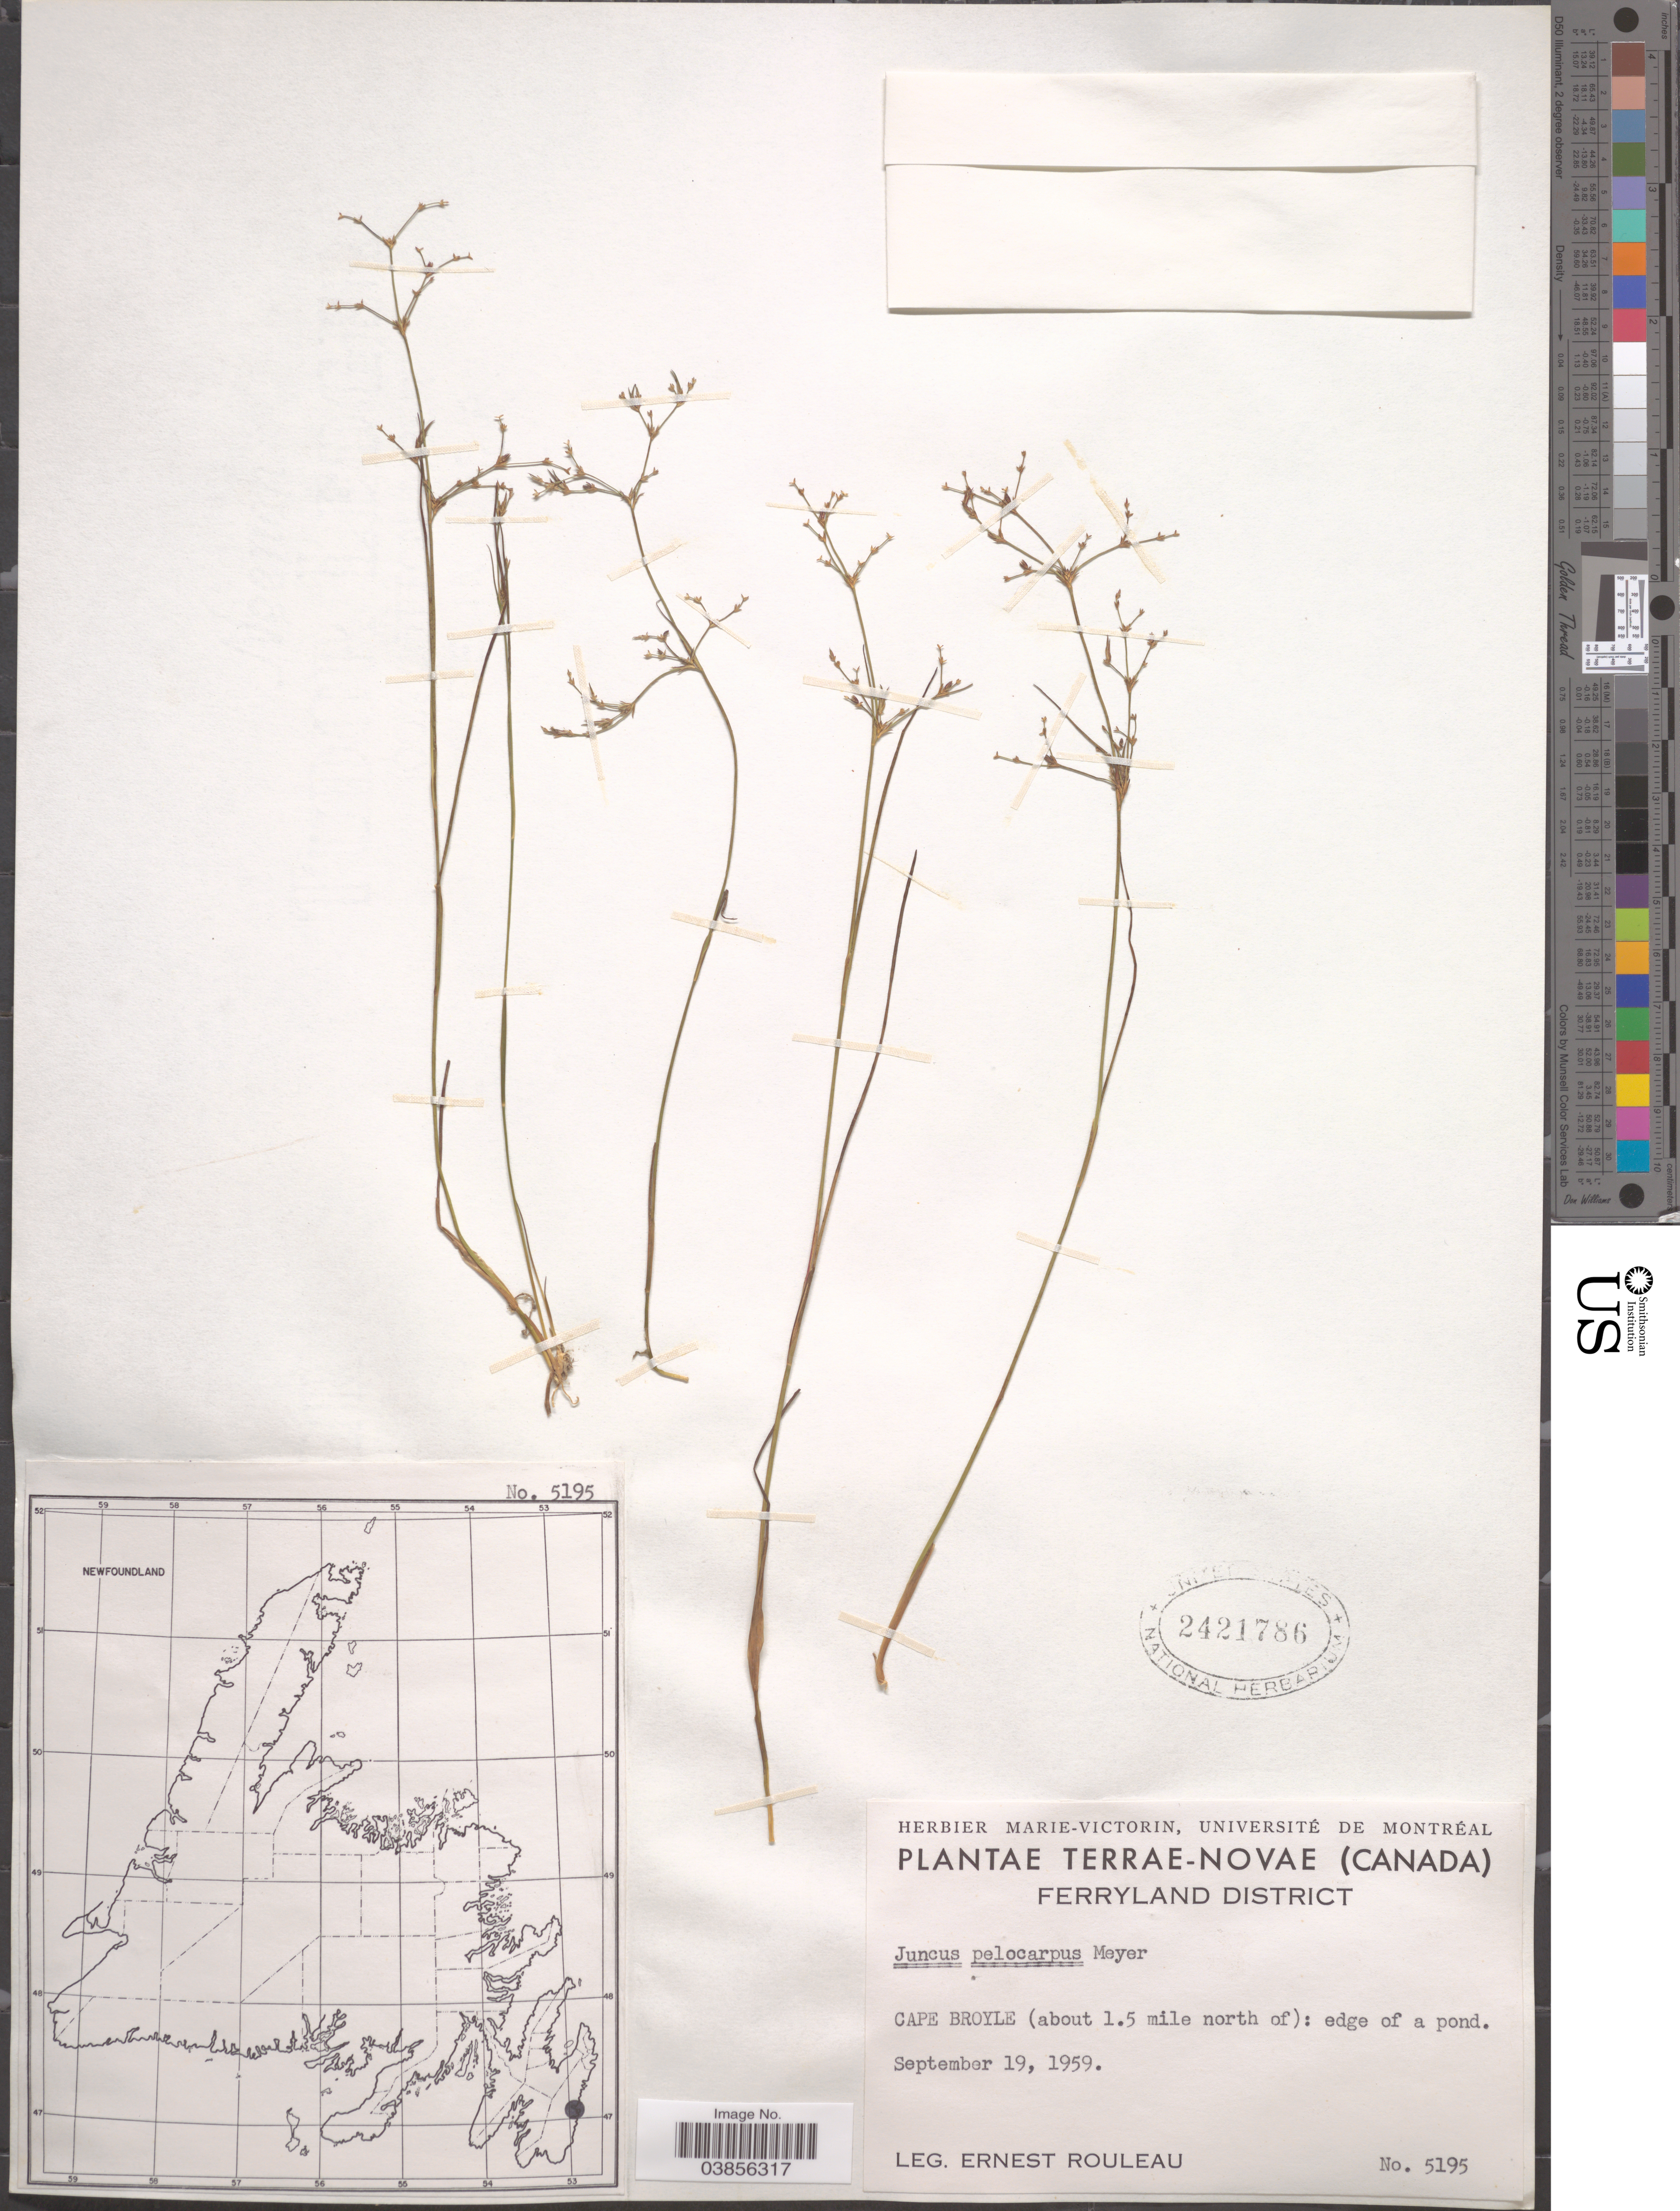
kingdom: Plantae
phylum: Tracheophyta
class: Liliopsida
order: Poales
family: Juncaceae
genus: Juncus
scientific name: Juncus pelocarpus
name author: E. Mey.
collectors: J. Rouleau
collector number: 5195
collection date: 1959-09-19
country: Canada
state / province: Newfoundland and Labrador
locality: Terrae-Novae. Ferryland District. Cape Broyle (about 1.5 mile north of).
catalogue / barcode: US 2421786